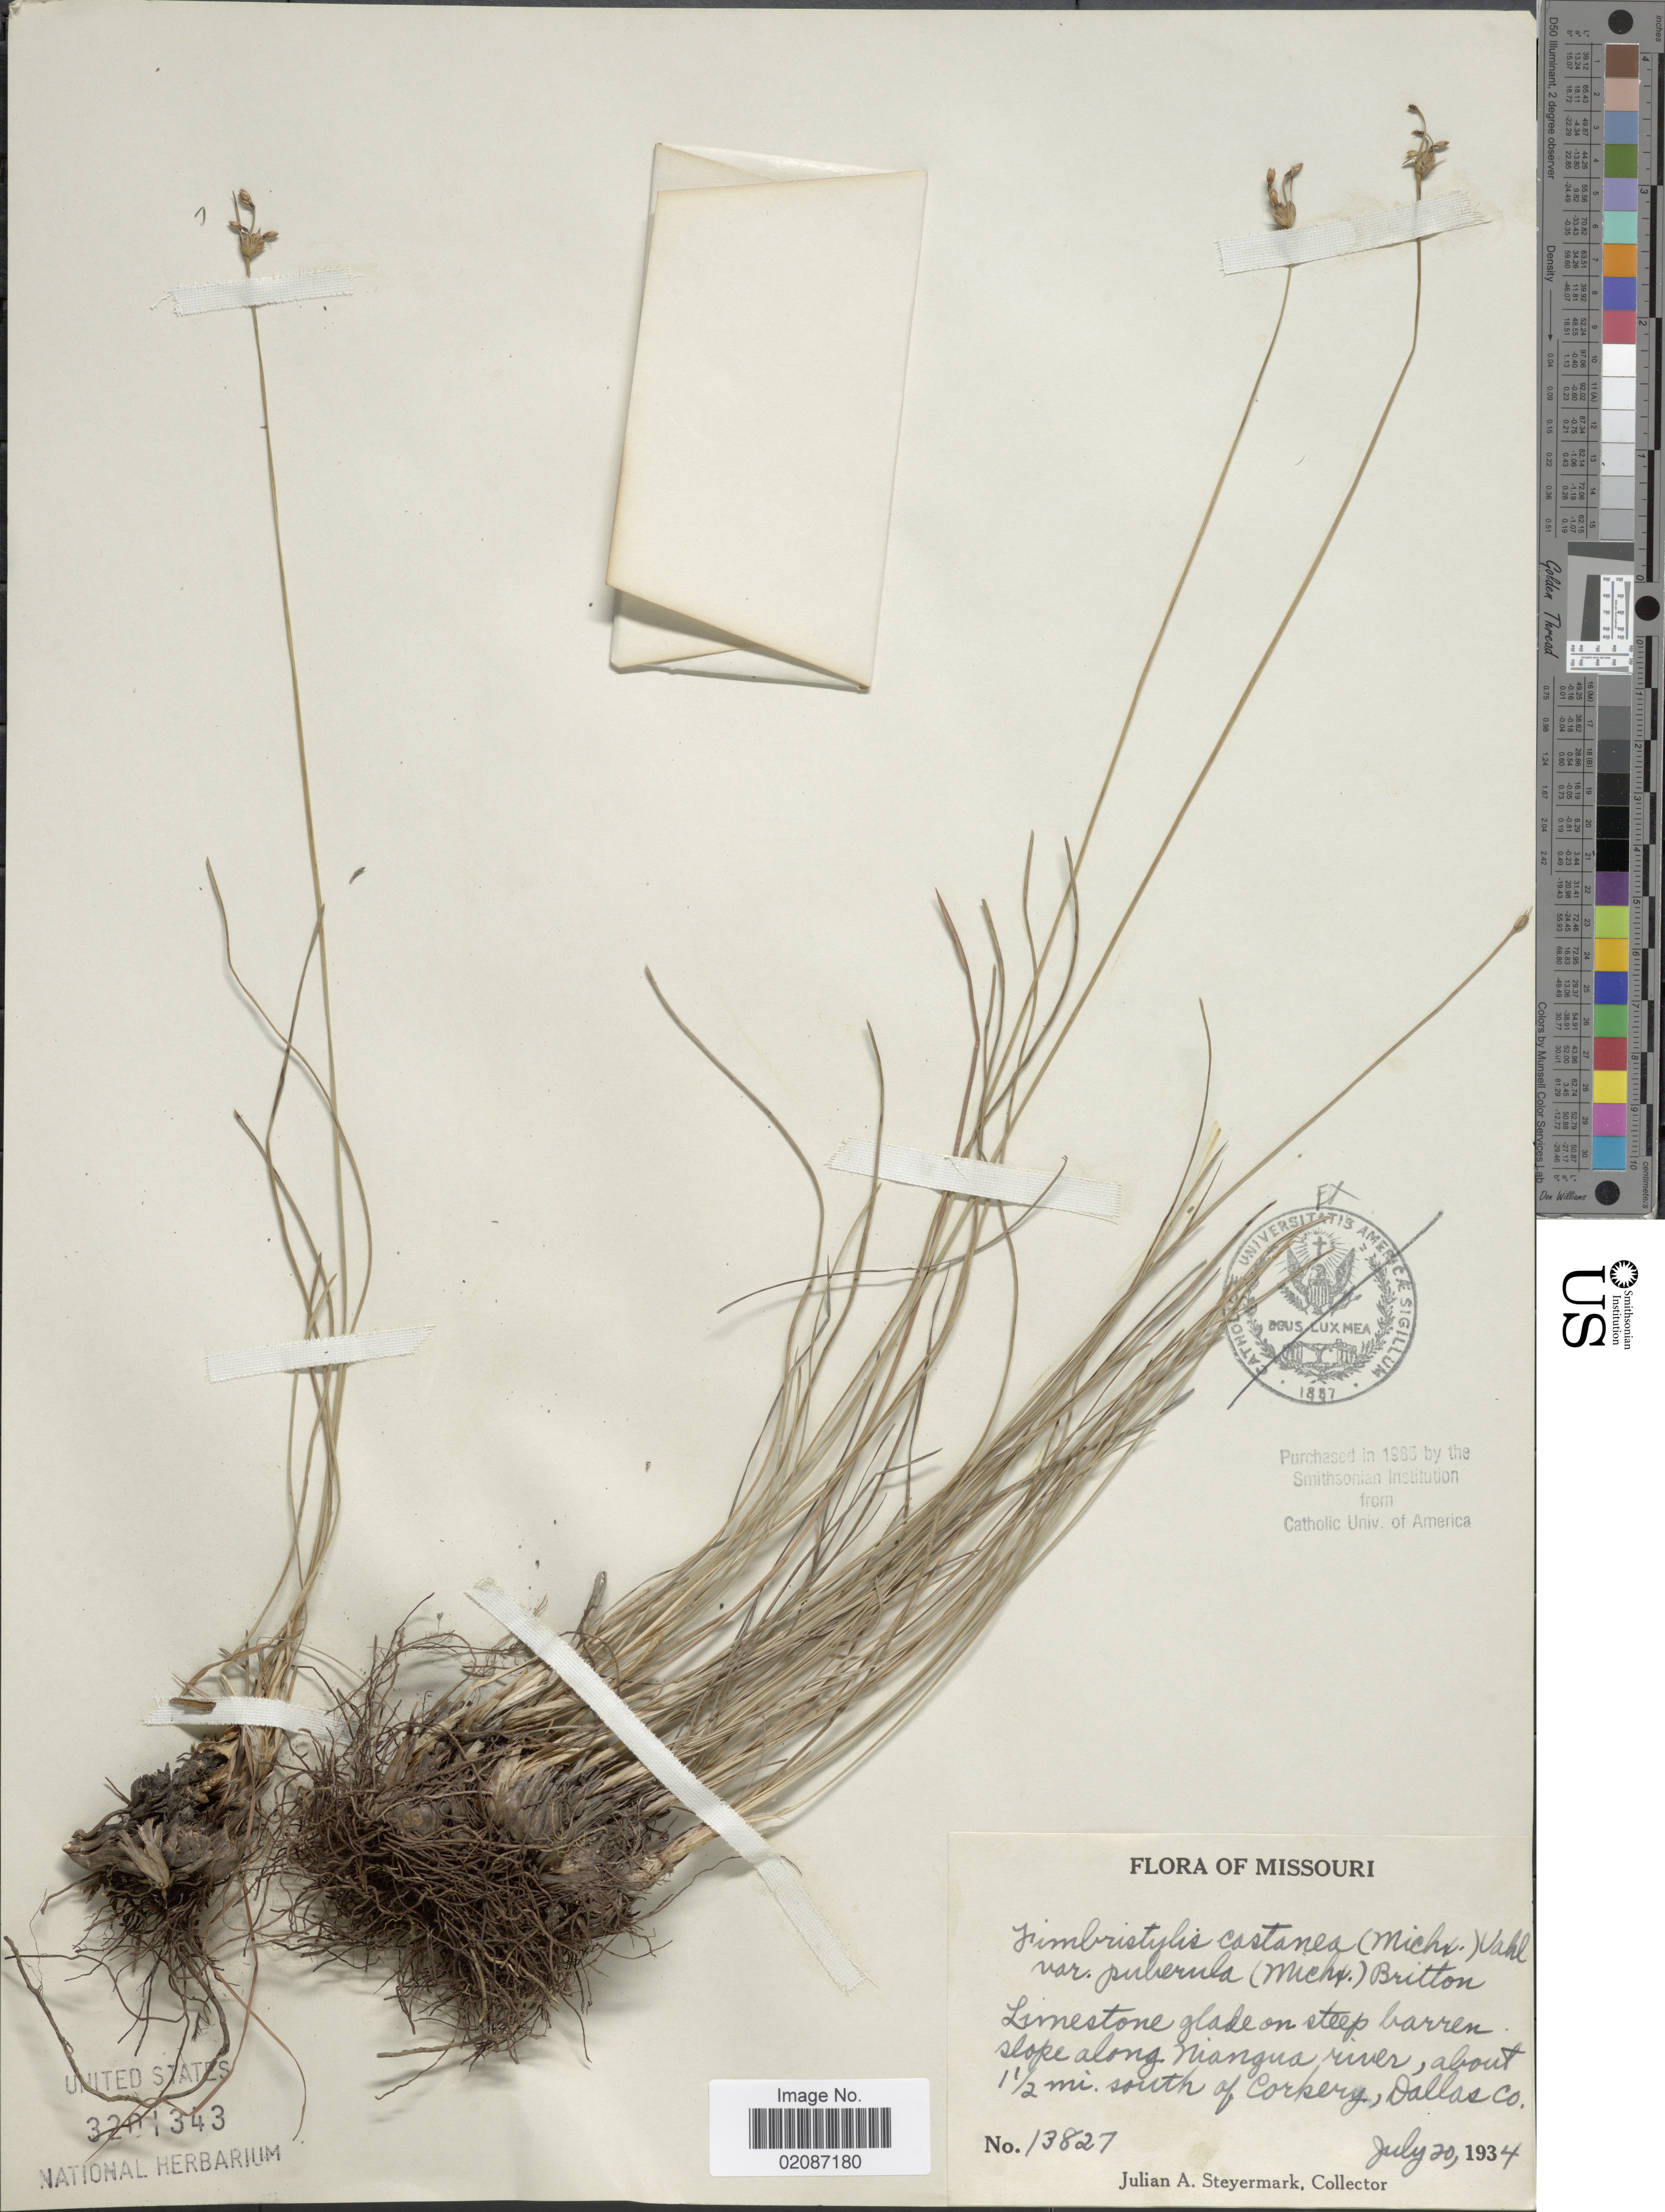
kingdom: Plantae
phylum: Tracheophyta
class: Liliopsida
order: Poales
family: Cyperaceae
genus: Fimbristylis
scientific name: Fimbristylis spadicea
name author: (L.) Vahl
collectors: J. Steyermark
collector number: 13827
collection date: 1934-07-20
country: United States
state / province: Missouri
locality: Along Niangua River, about 1½ mi south of Corkery, Dallas Co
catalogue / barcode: US 3201343